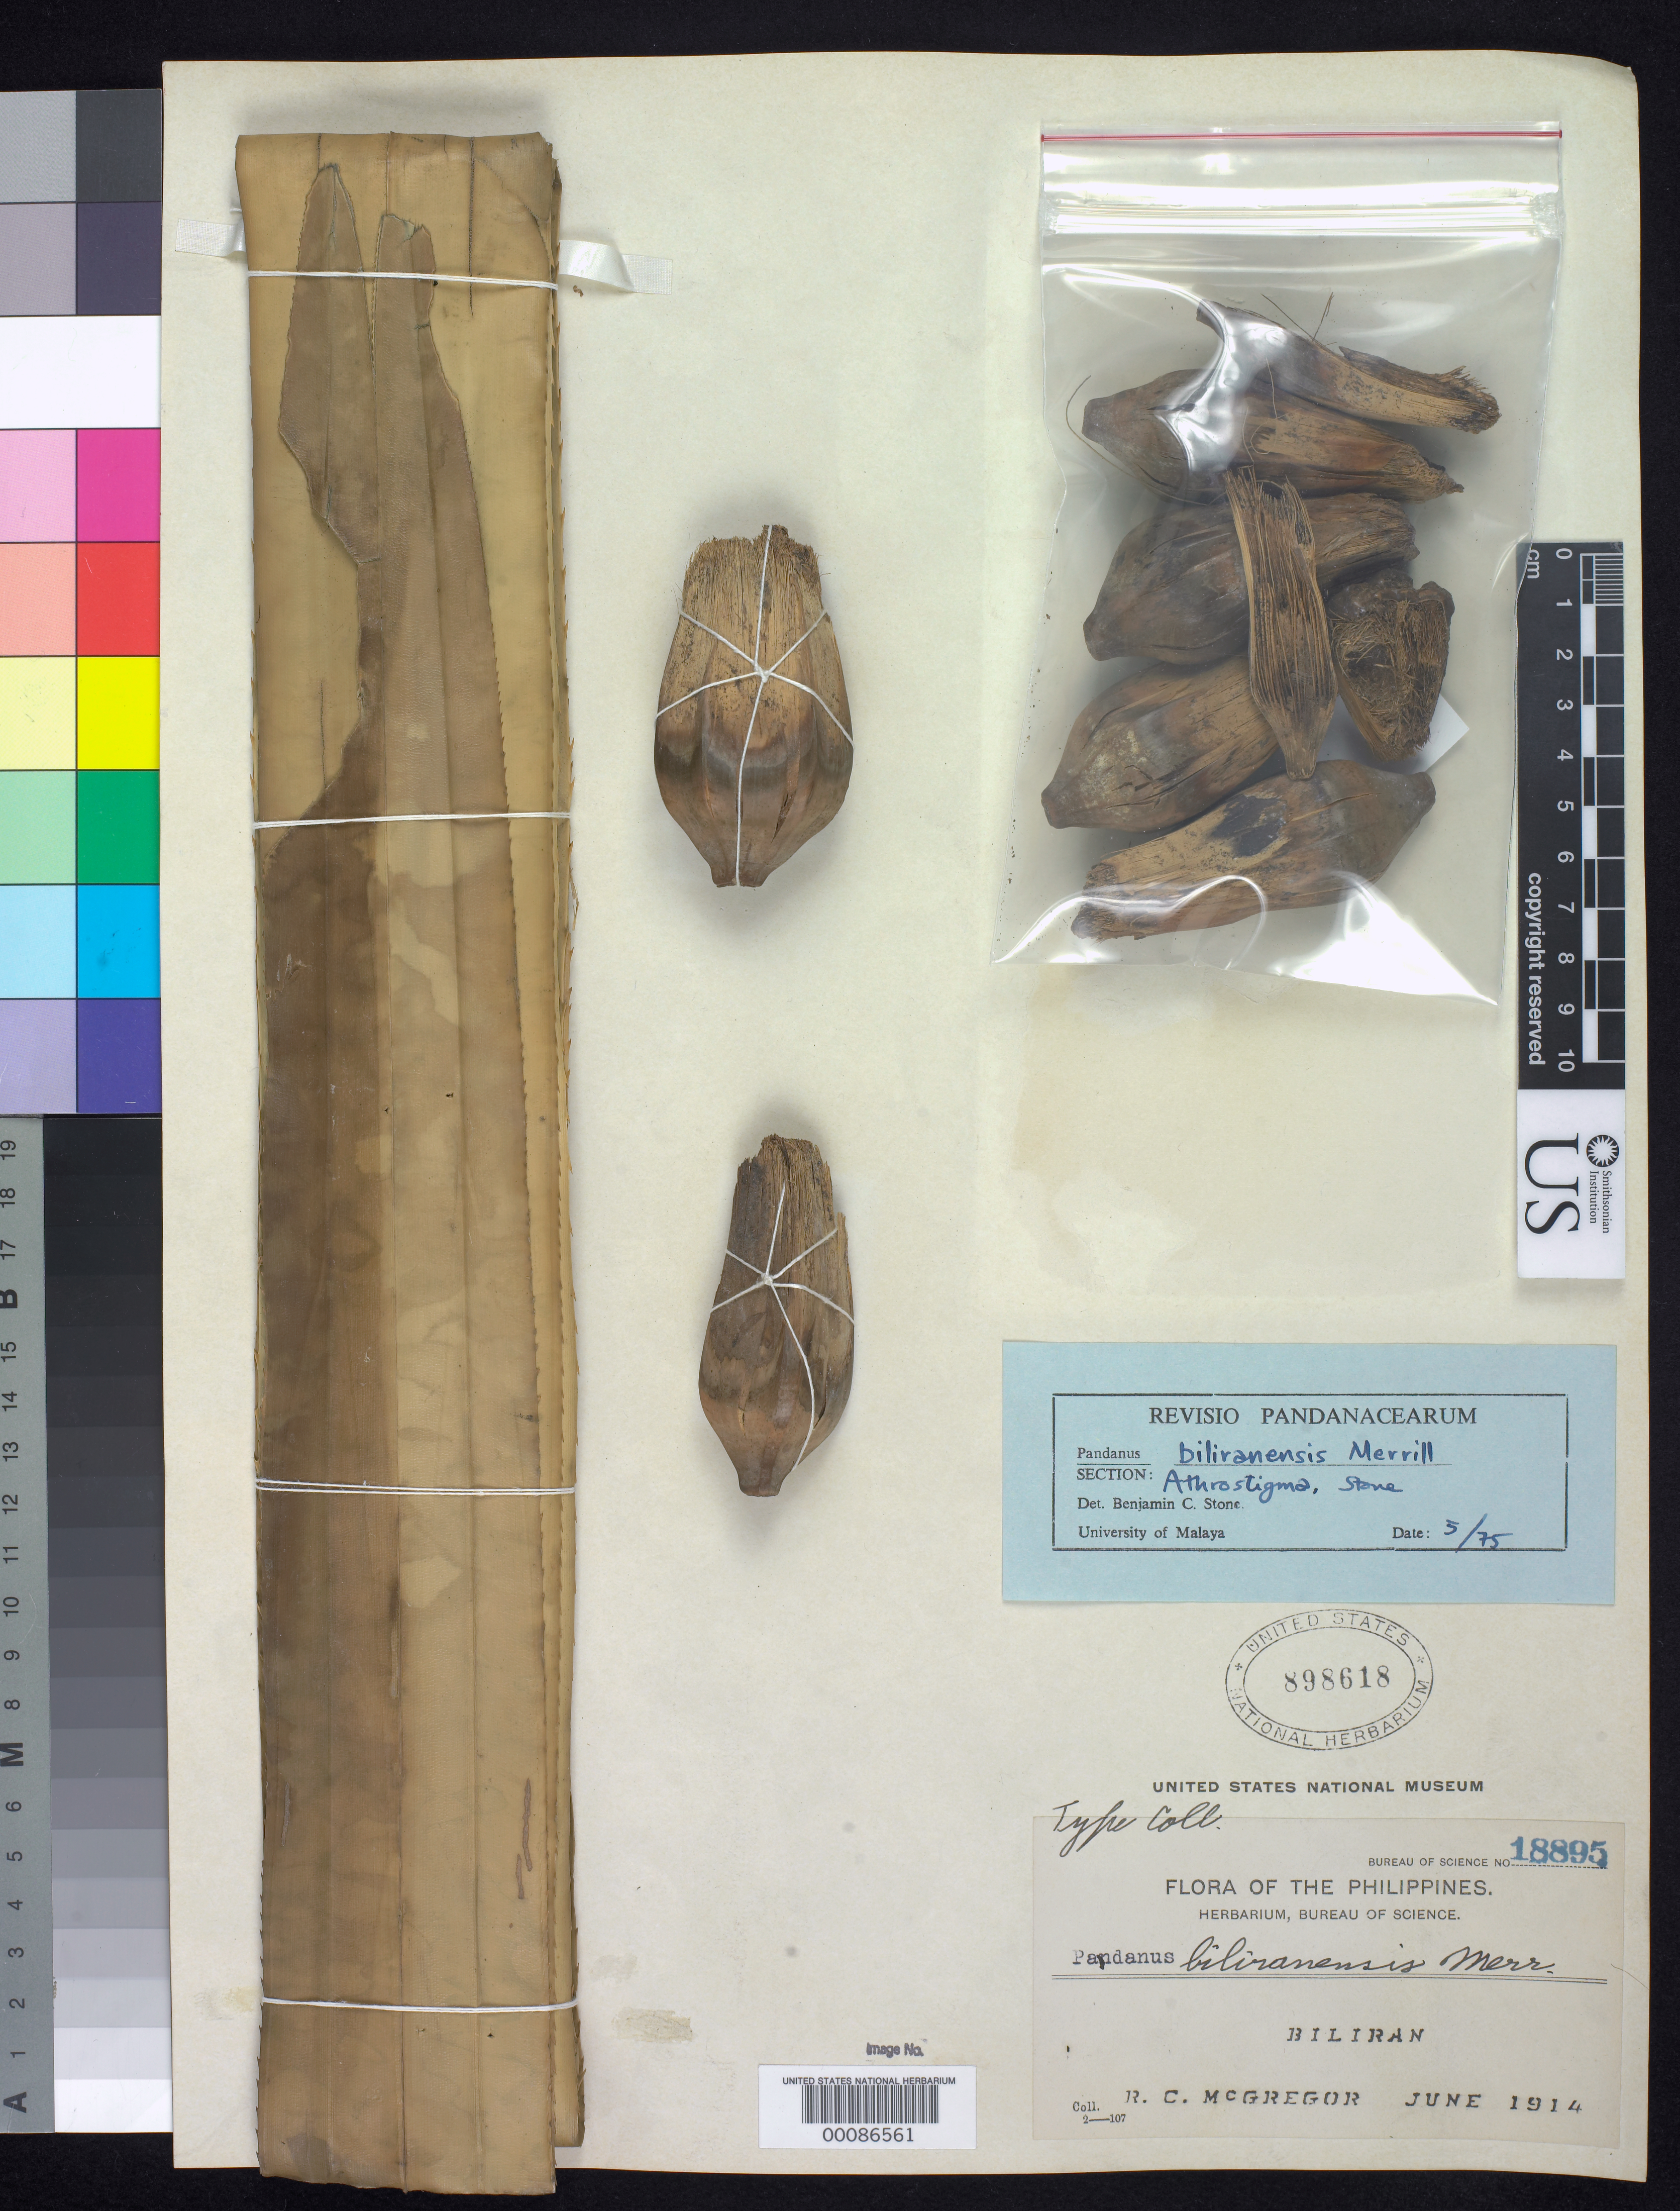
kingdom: Plantae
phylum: Tracheophyta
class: Liliopsida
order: Pandanales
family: Pandanaceae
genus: Pandanus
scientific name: Pandanus biliranensis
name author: Merr.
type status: Isotype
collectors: R. C. McGregor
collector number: Bur. Sci. 18895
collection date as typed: Jun 1914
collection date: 1914-06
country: Philippines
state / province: Eastern Visayas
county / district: Leyte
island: Biliran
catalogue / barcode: US 898618